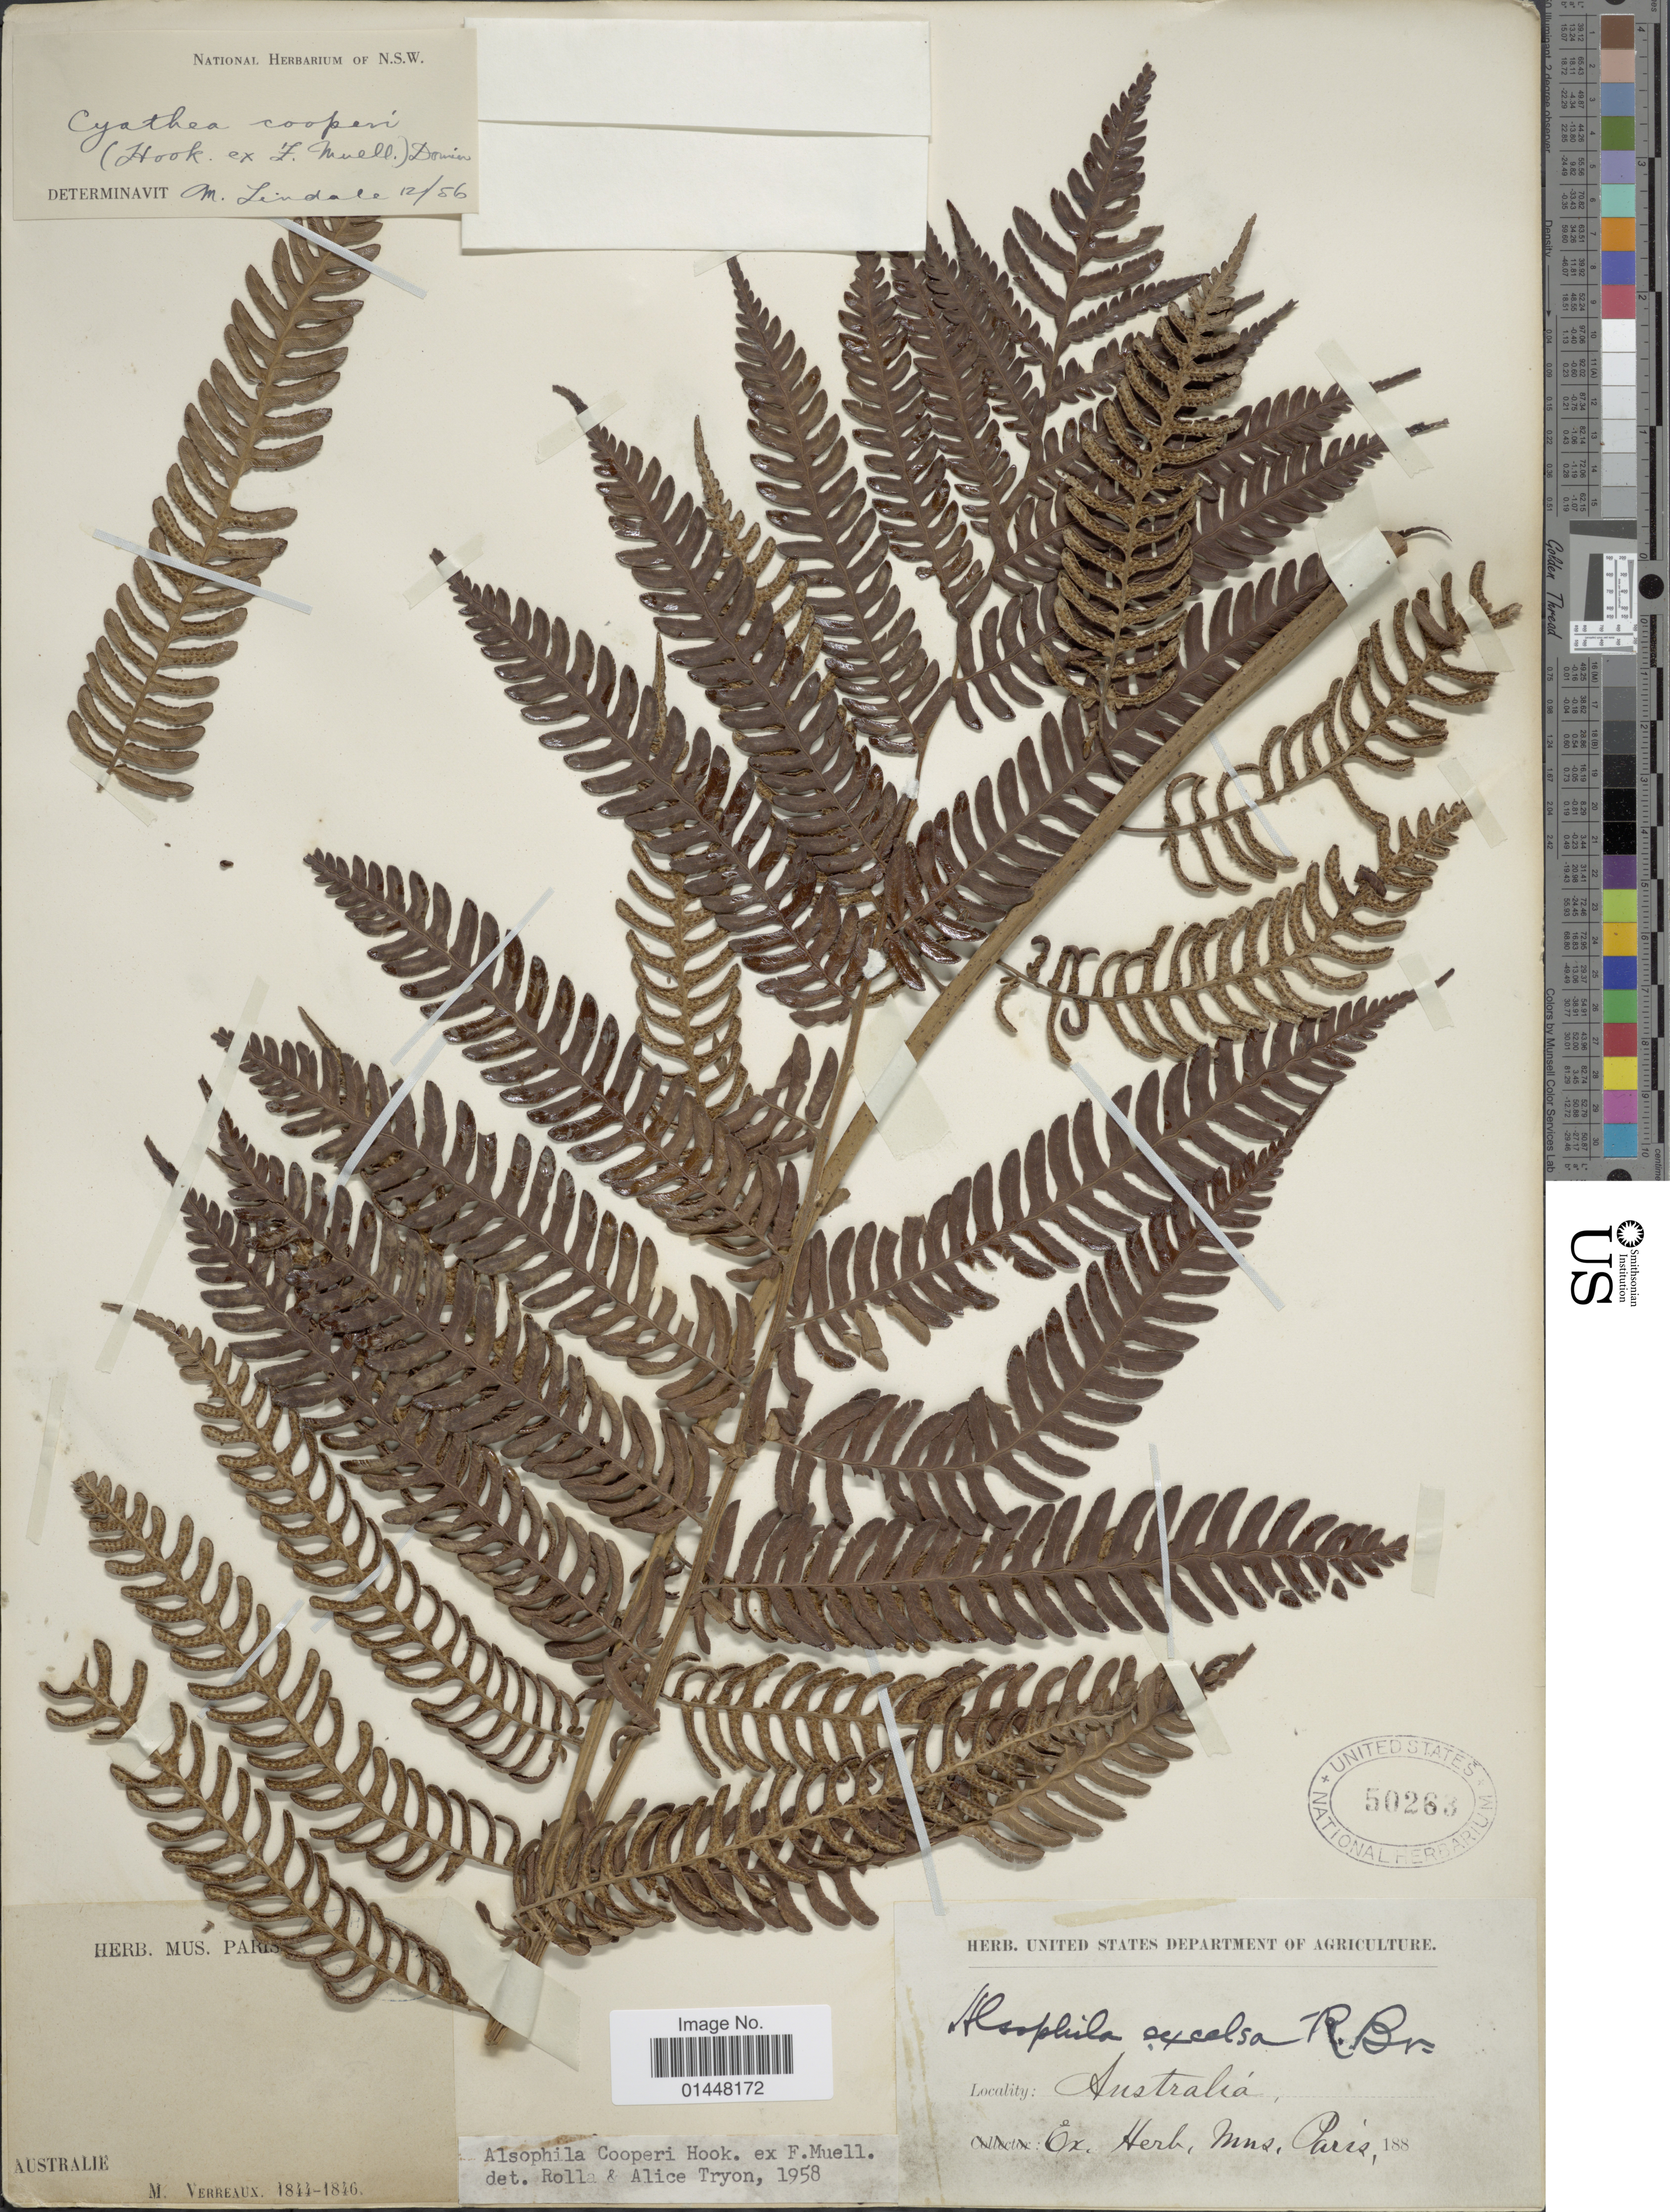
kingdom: Plantae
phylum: Tracheophyta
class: Polypodiopsida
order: Cyatheales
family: Cyatheaceae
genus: Sphaeropteris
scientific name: Sphaeropteris cooperi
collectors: M. Verreaux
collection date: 1844/1846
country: Australia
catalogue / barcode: US 50263